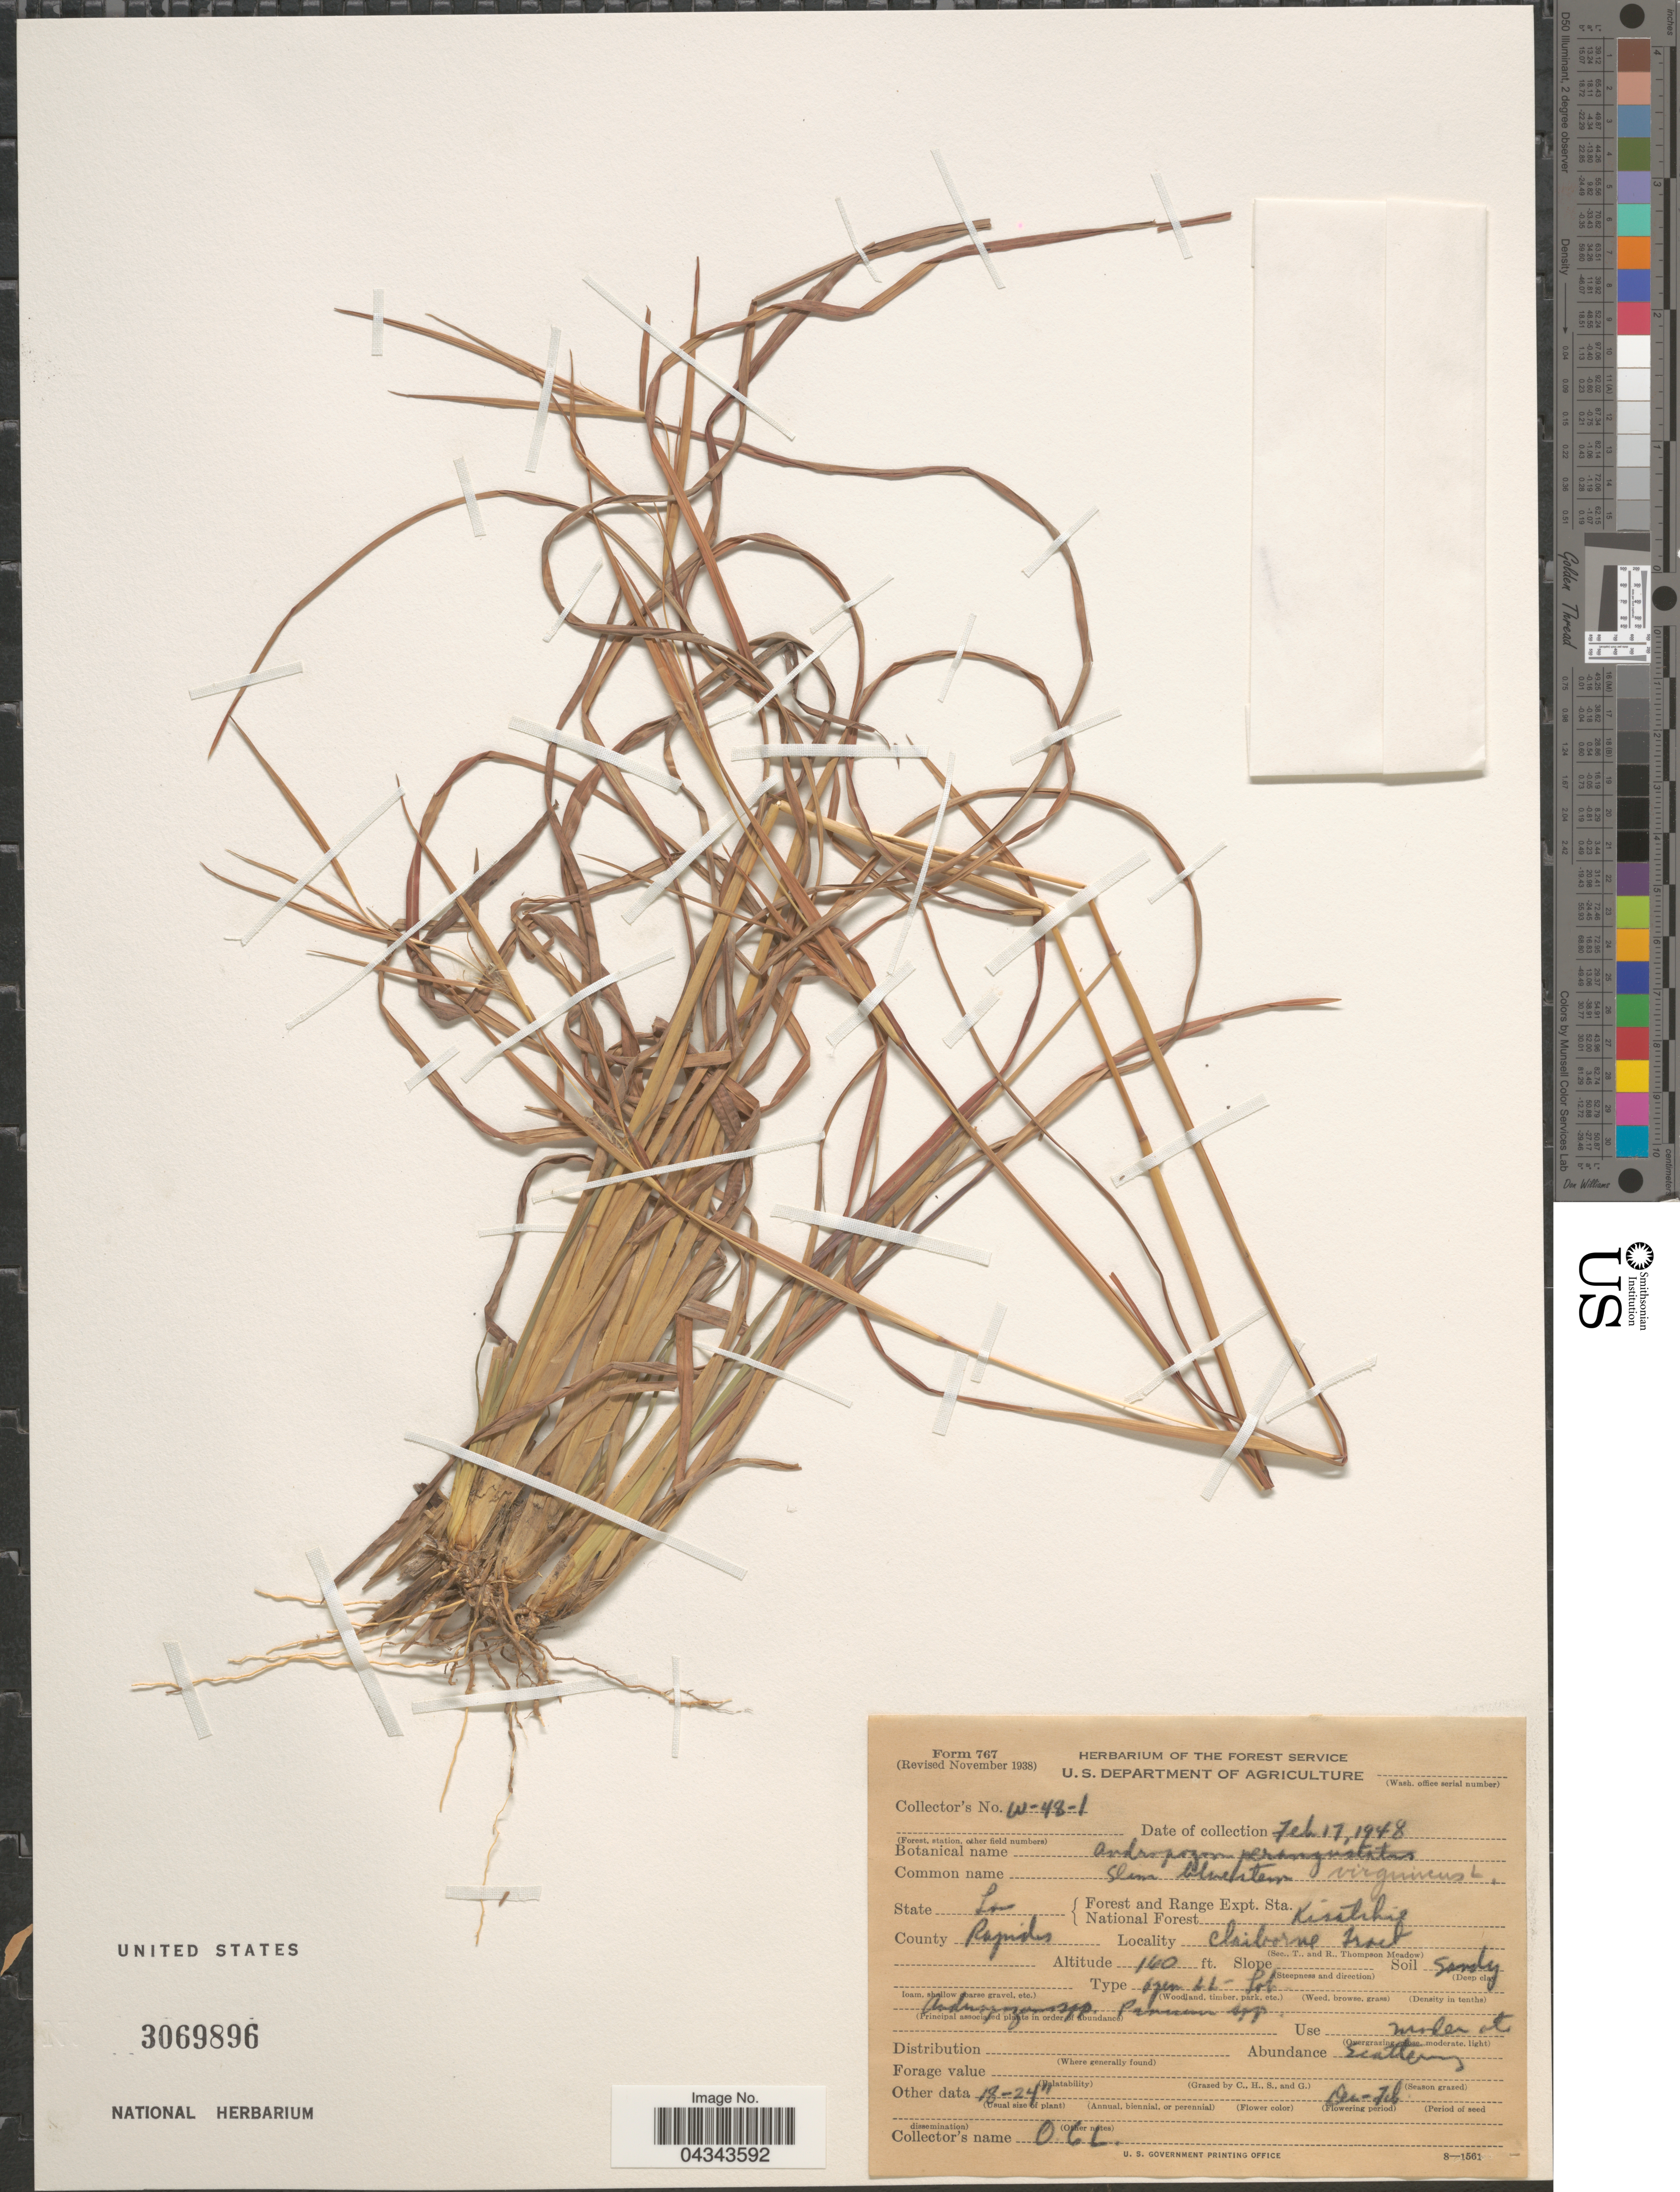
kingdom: Plantae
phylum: Tracheophyta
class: Liliopsida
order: Poales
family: Poaceae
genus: Andropogon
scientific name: Andropogon gyrans var. stenophyllus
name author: (Hack.) C.S. Campb.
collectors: O. G. L.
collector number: W-48-1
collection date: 1948-02-17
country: United States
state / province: Louisiana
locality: Forest and Range Expt. Sta. National Forest Kisatchie. County Rapids. Chiborne Tract.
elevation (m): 49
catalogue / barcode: US 3069896